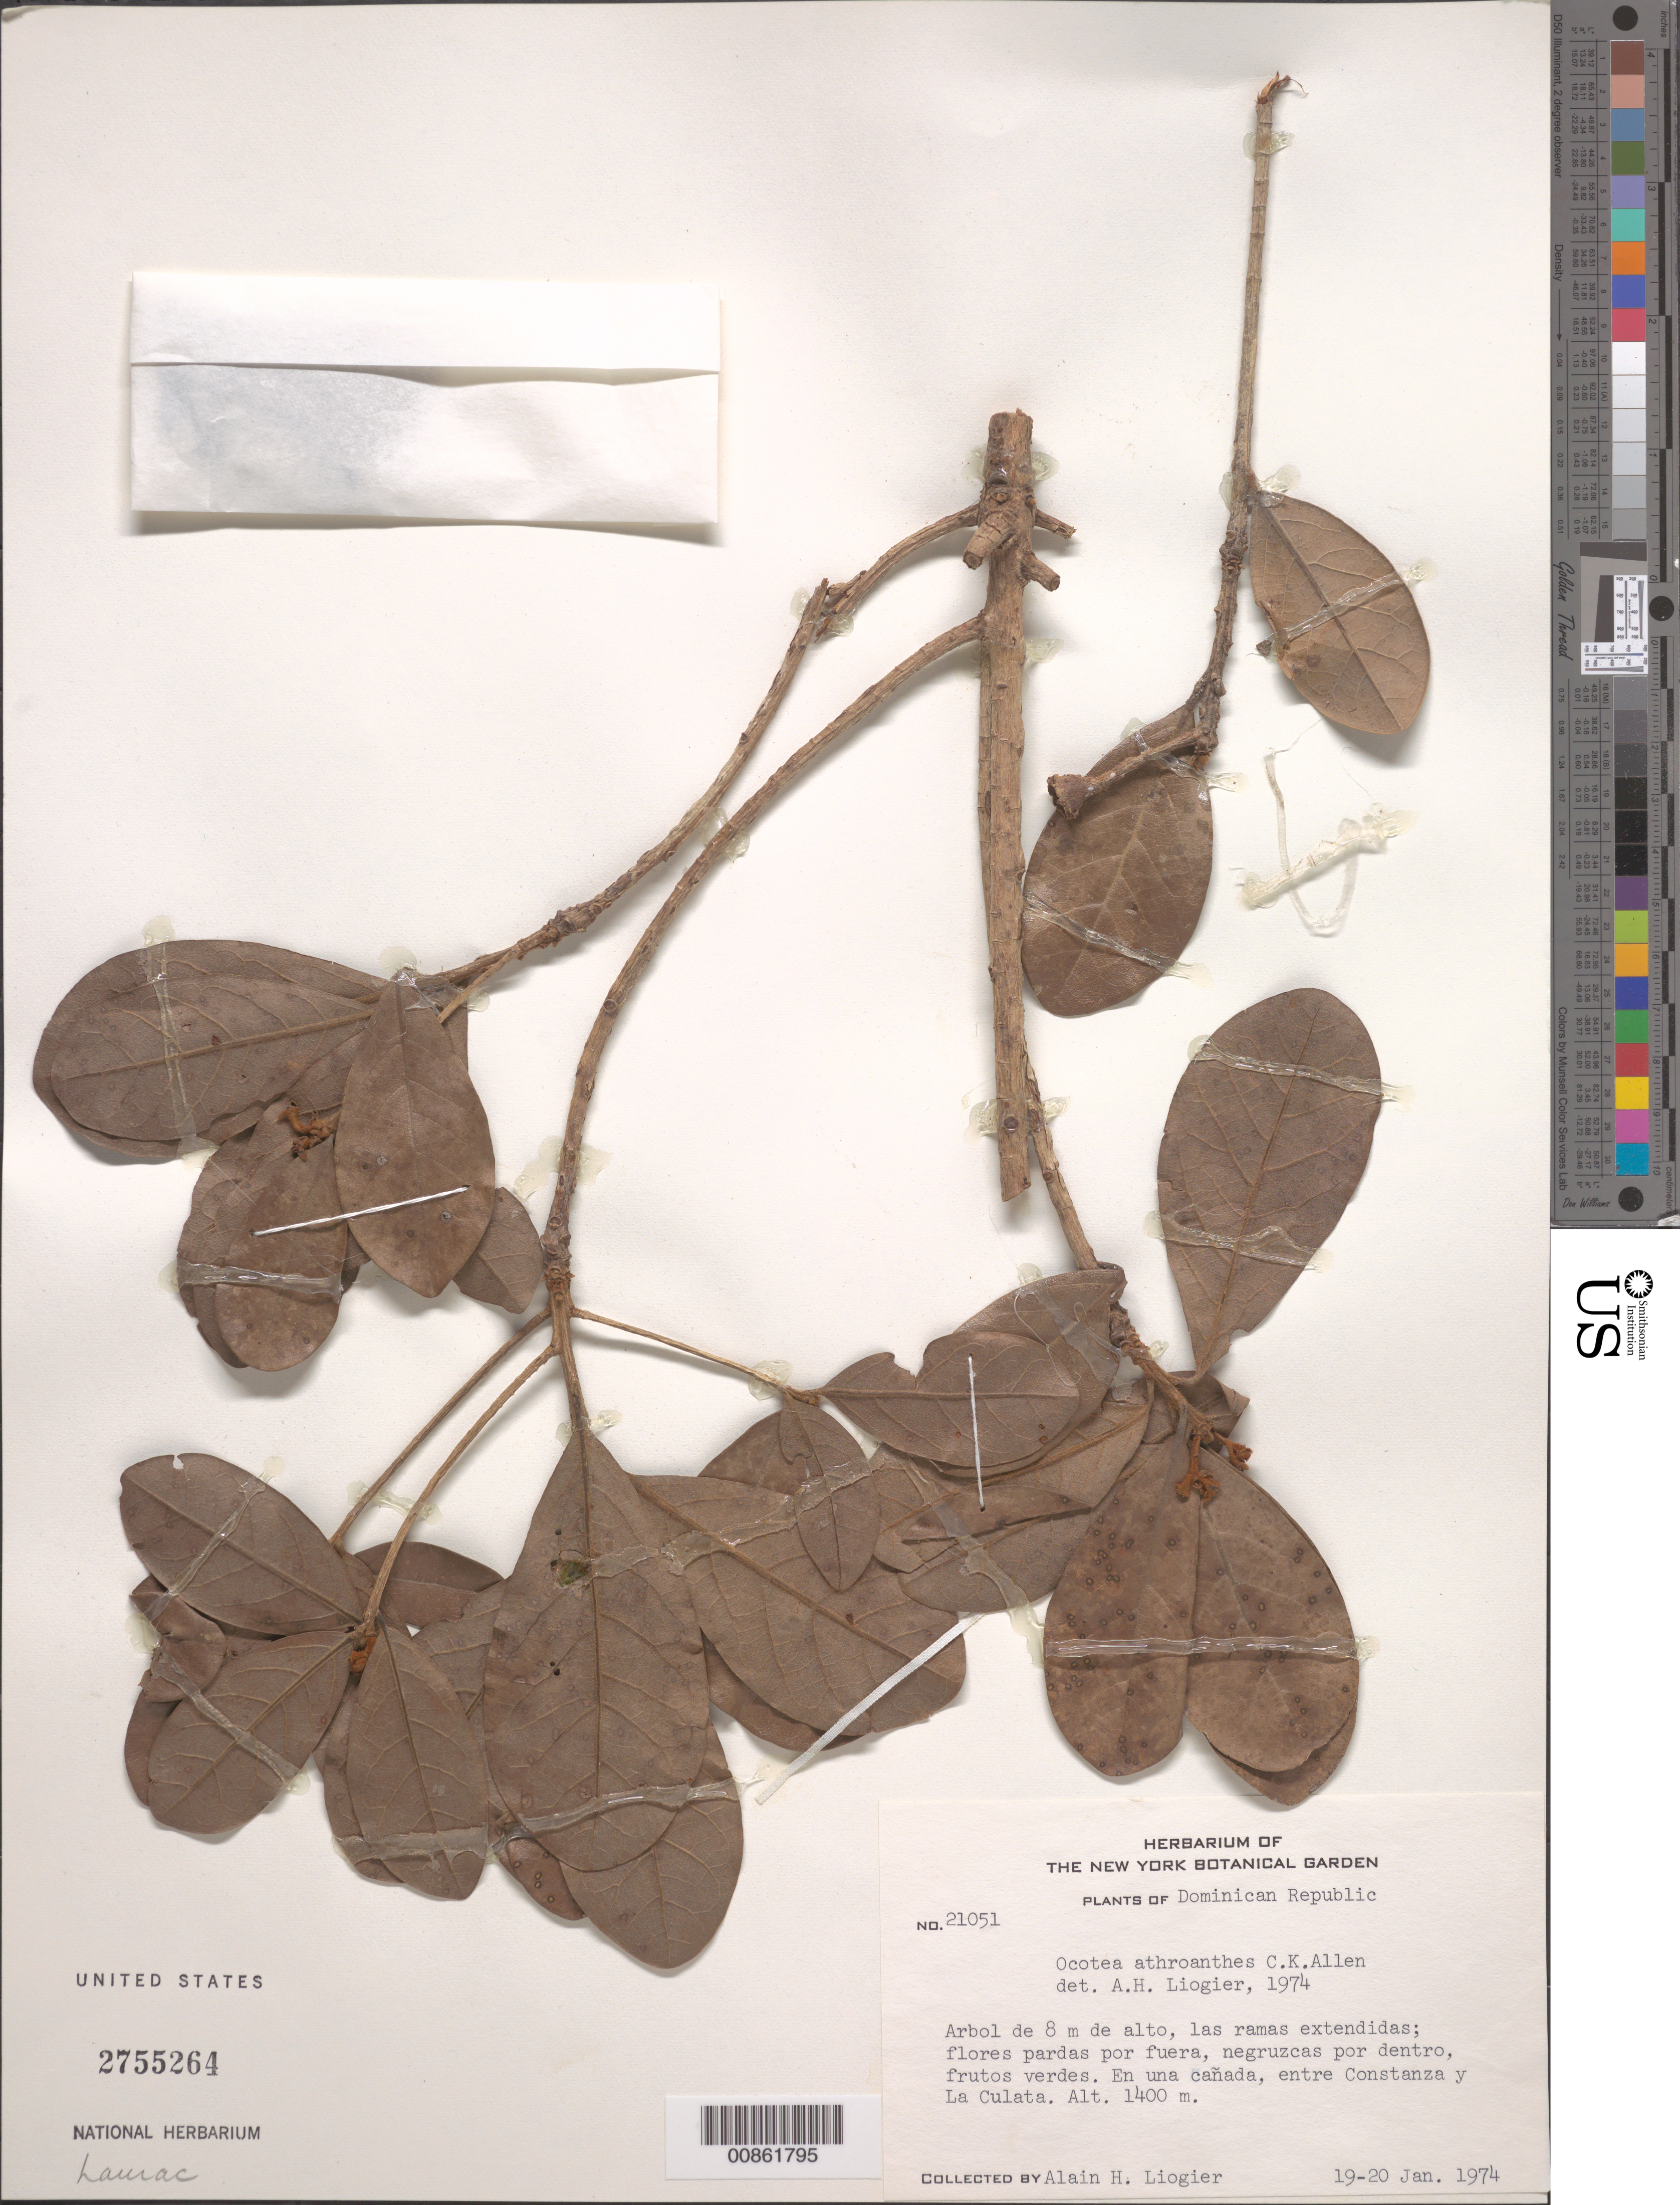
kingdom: Plantae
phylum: Tracheophyta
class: Magnoliopsida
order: Laurales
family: Lauraceae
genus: Ocotea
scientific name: Ocotea athroanthes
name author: C.K. Allen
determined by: Liogier, Alain H.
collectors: A. H. Liogier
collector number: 21051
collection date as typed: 19 Jan 1974 to 20 Jan 1974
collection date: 1974-01-19/1974-01-20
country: Dominican Republic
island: Hispaniola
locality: Entre Constanza y La Culata.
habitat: En una cañada.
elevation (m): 1400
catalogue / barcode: US 2755264